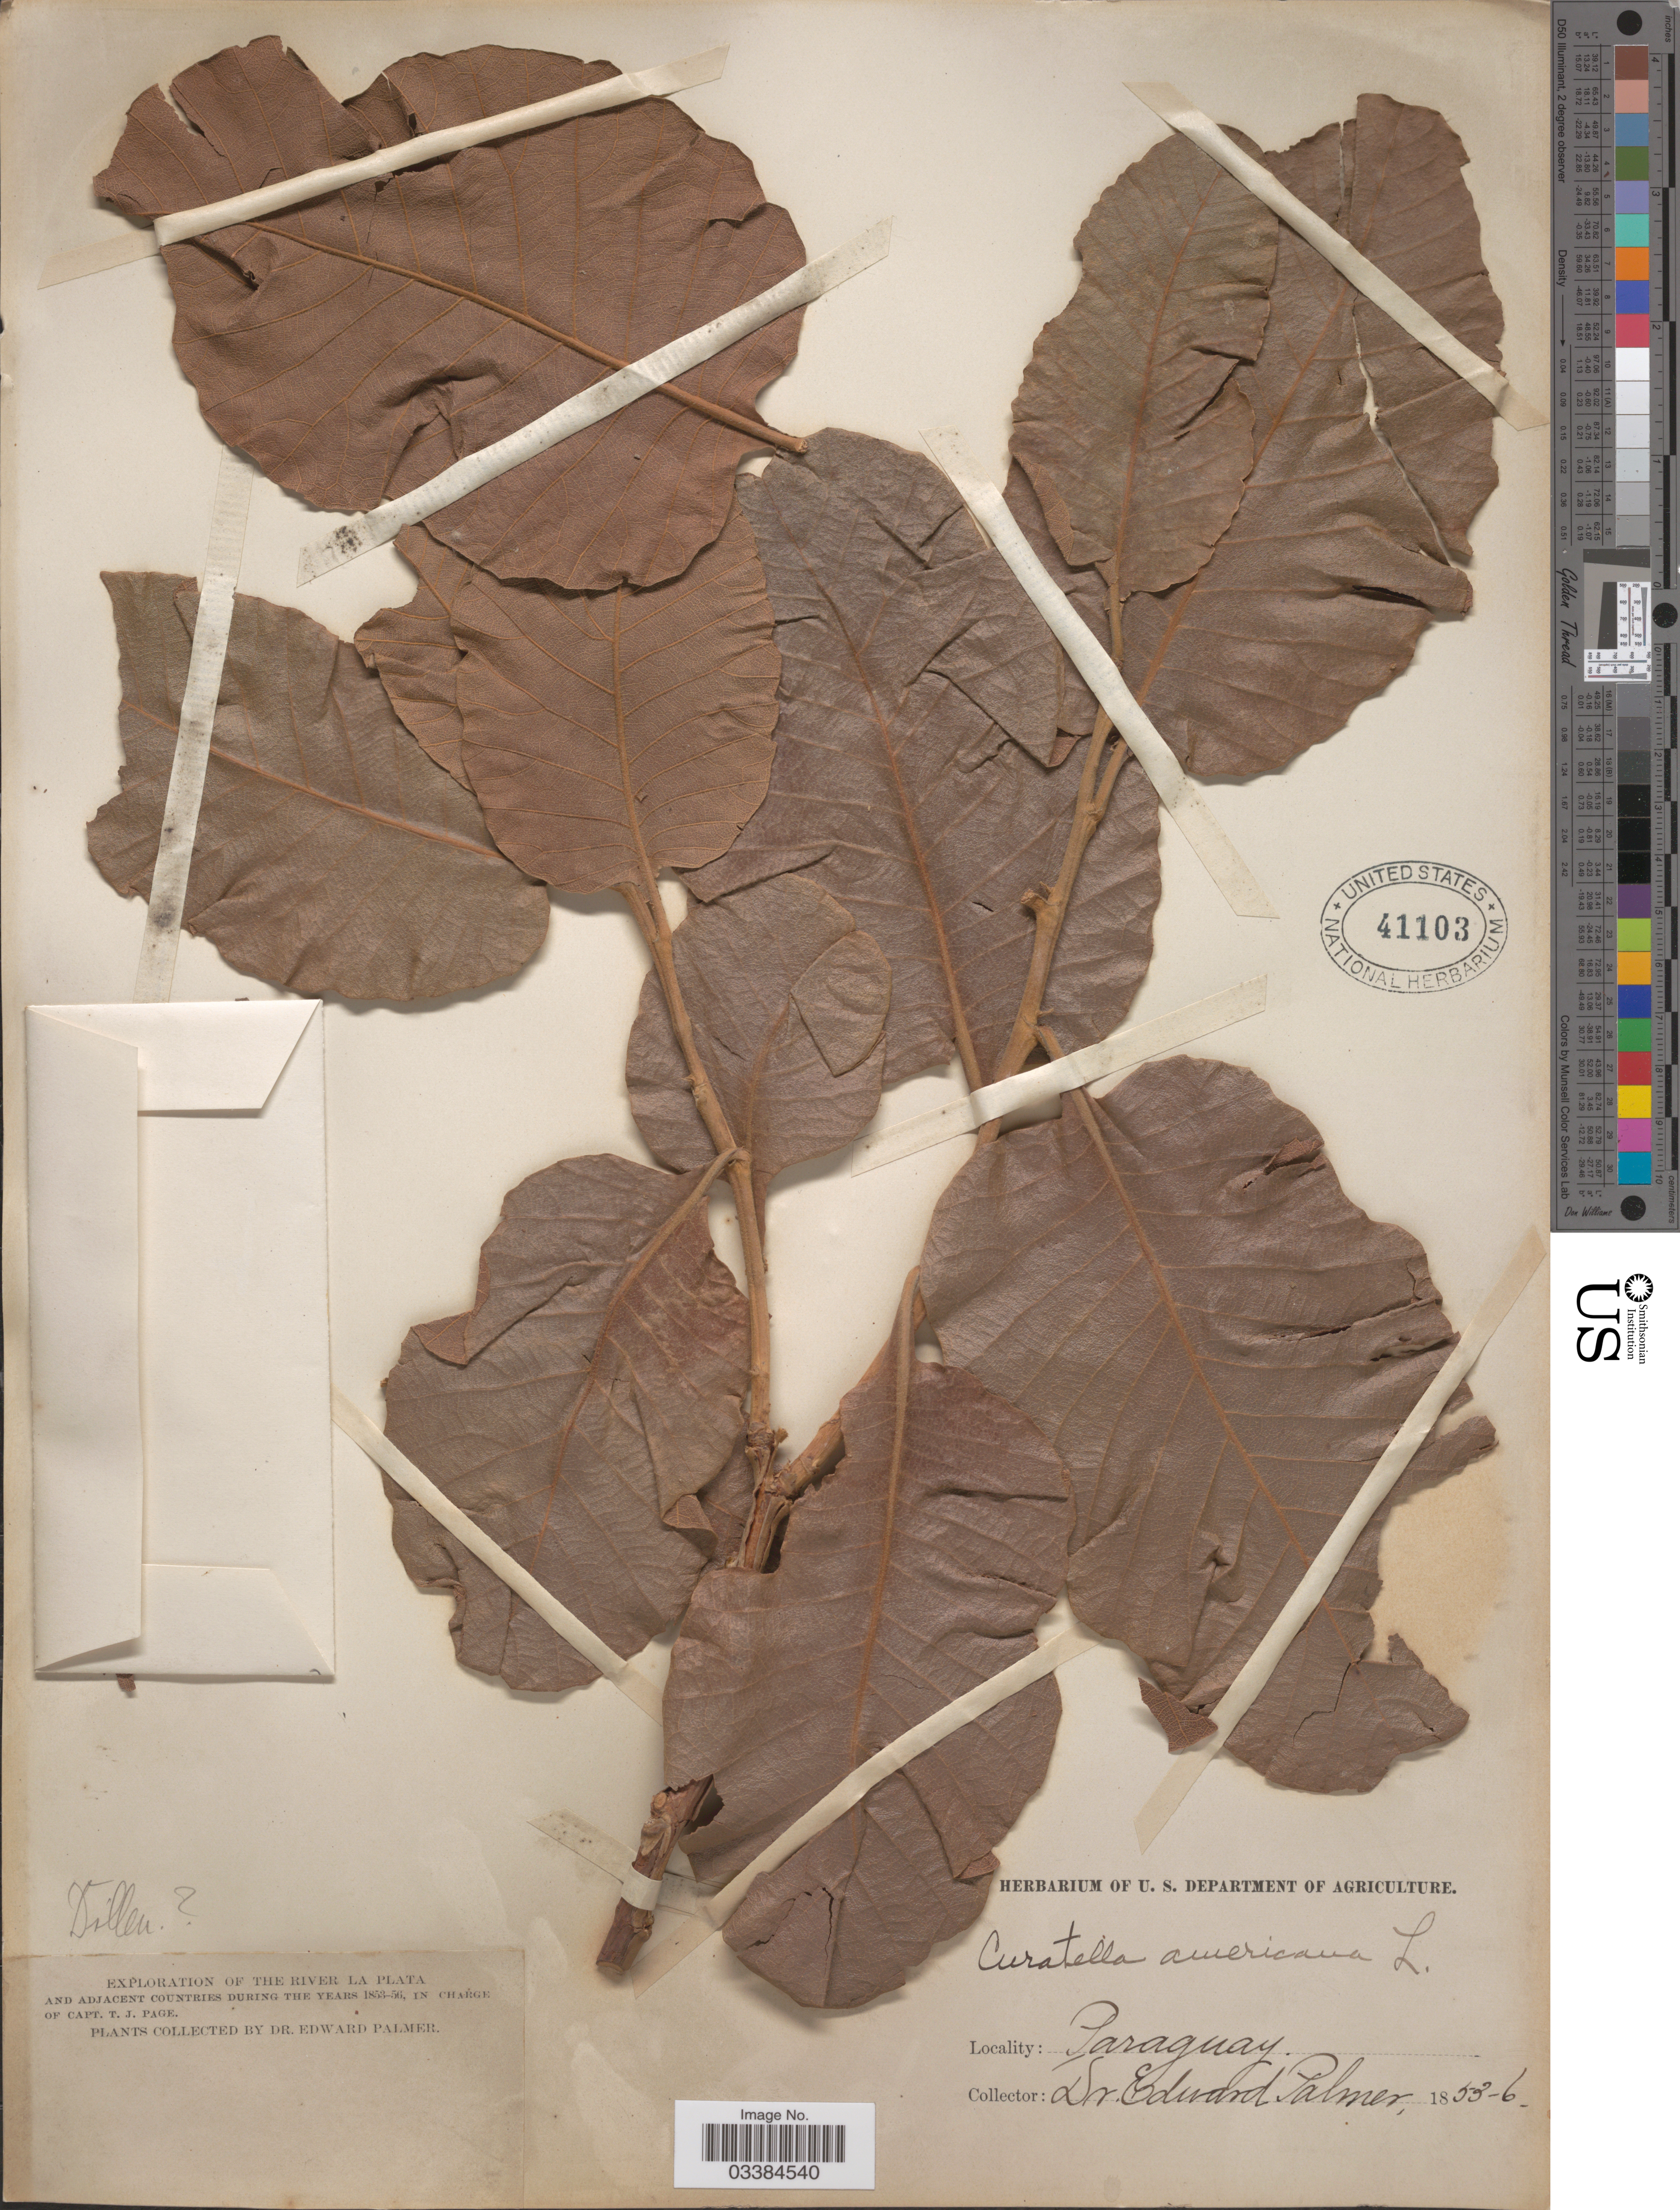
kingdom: Plantae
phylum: Tracheophyta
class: Magnoliopsida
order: Dilleniales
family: Dilleniaceae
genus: Curatella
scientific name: Curatella americana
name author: L.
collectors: E. Palmer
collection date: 1853/1856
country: Paraguay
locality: The River La Plata and adjacent countries.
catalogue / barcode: US 41103